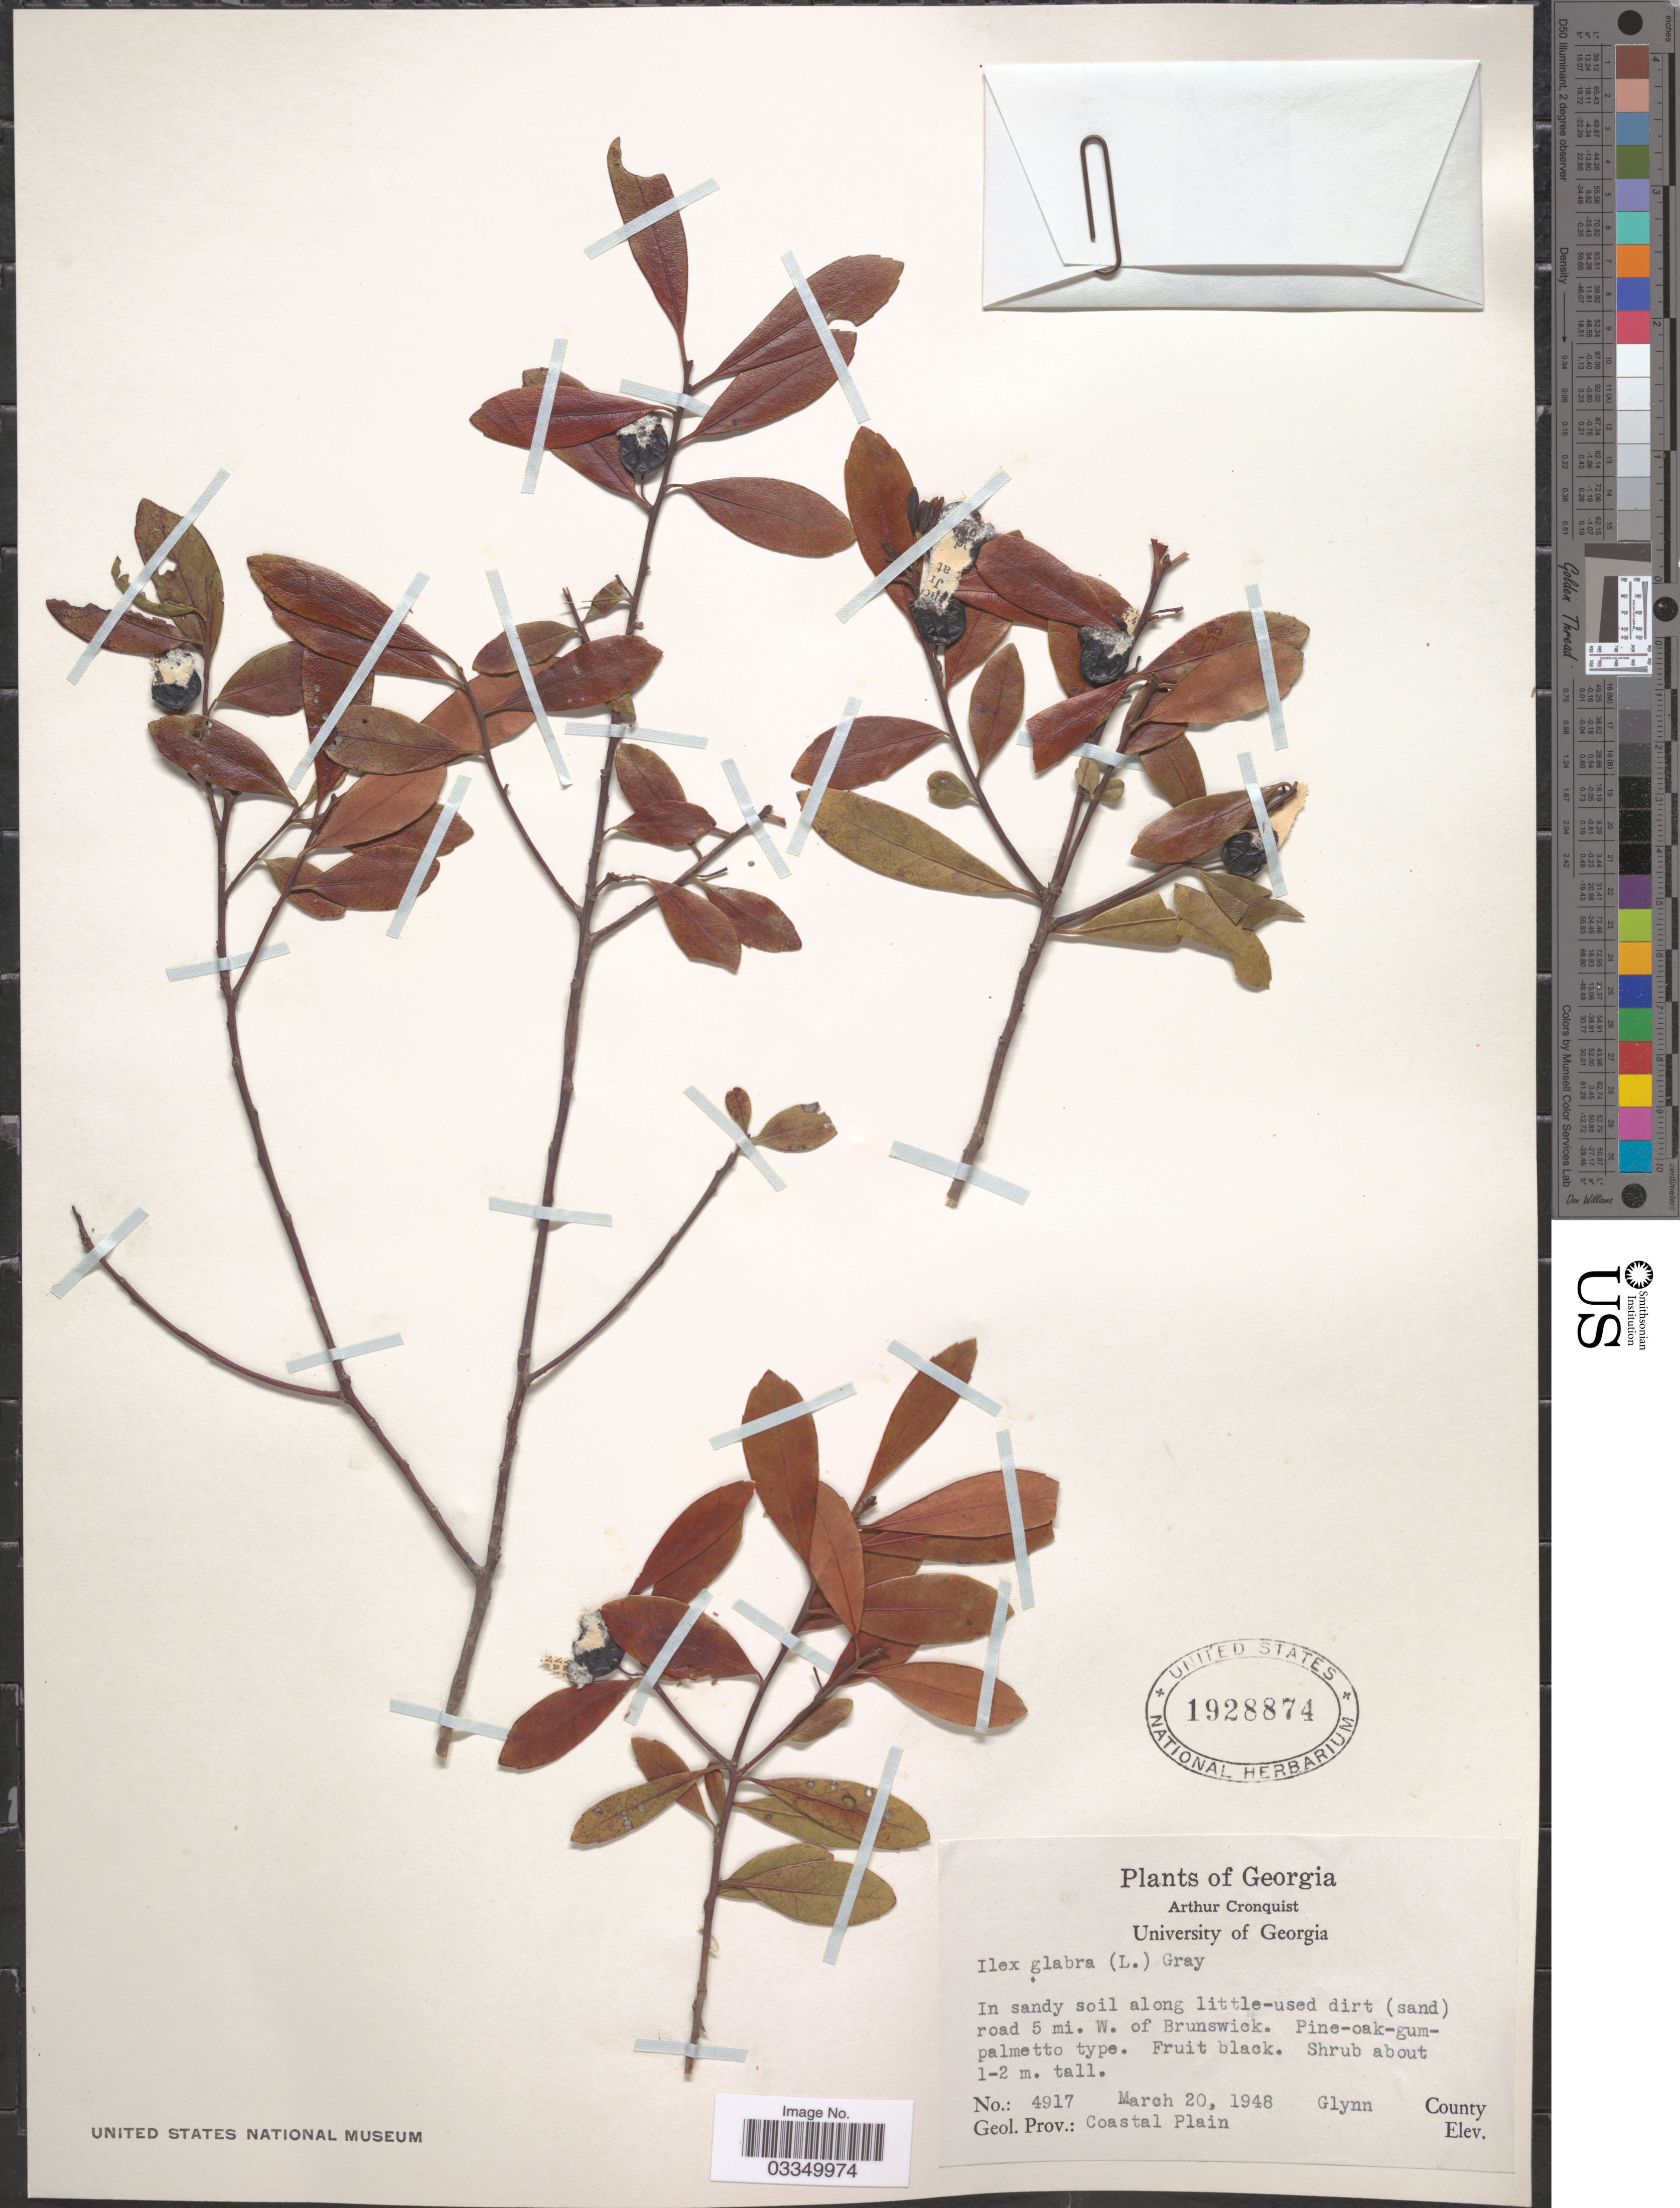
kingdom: Plantae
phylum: Tracheophyta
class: Magnoliopsida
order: Aquifoliales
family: Aquifoliaceae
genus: Ilex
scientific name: Ilex glabra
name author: (L.) A. Gray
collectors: A. J. Cronquist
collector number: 4917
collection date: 1948-03-20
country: United States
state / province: Georgia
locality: Along little-used dirt (sand) road 5 mi. W. of Brunswick. Glynn County.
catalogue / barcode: US 1928874